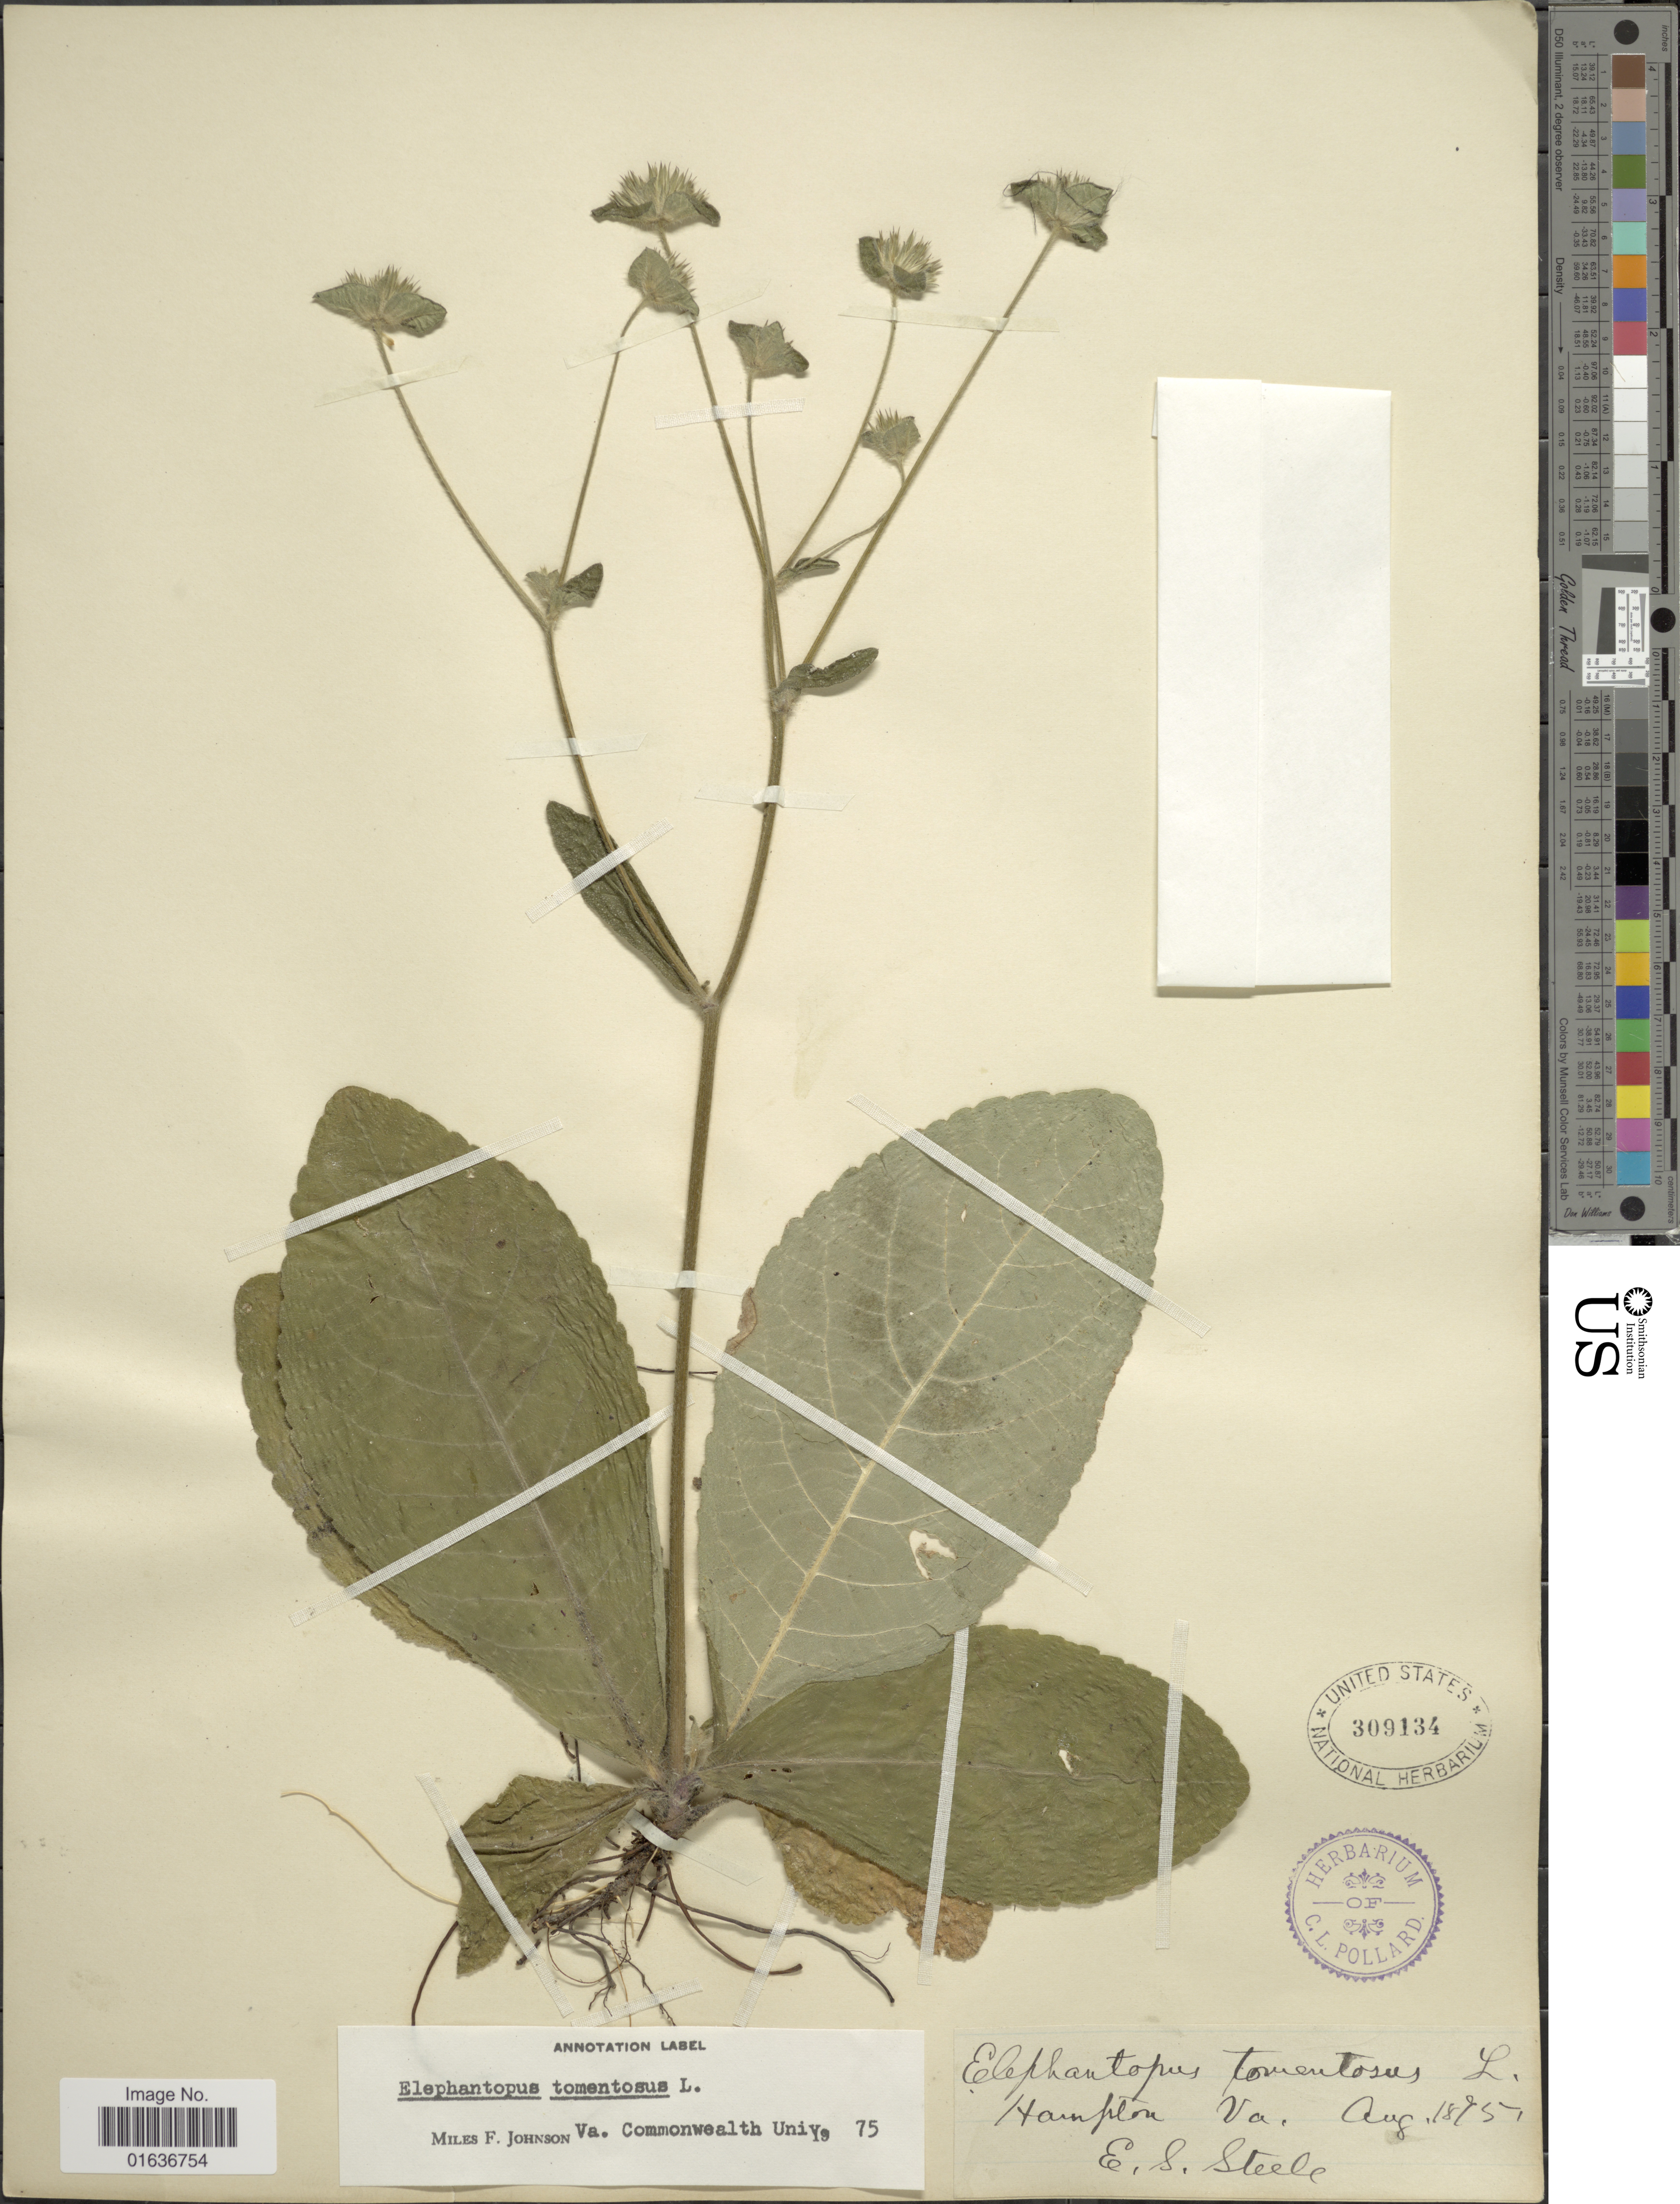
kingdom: Plantae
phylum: Tracheophyta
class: Magnoliopsida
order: Asterales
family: Asteraceae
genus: Elephantopus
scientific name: Elephantopus tomentosus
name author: L.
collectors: E. Steele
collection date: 1875-08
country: United States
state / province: Virginia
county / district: City of Hampton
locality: Hampton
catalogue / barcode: US 309134